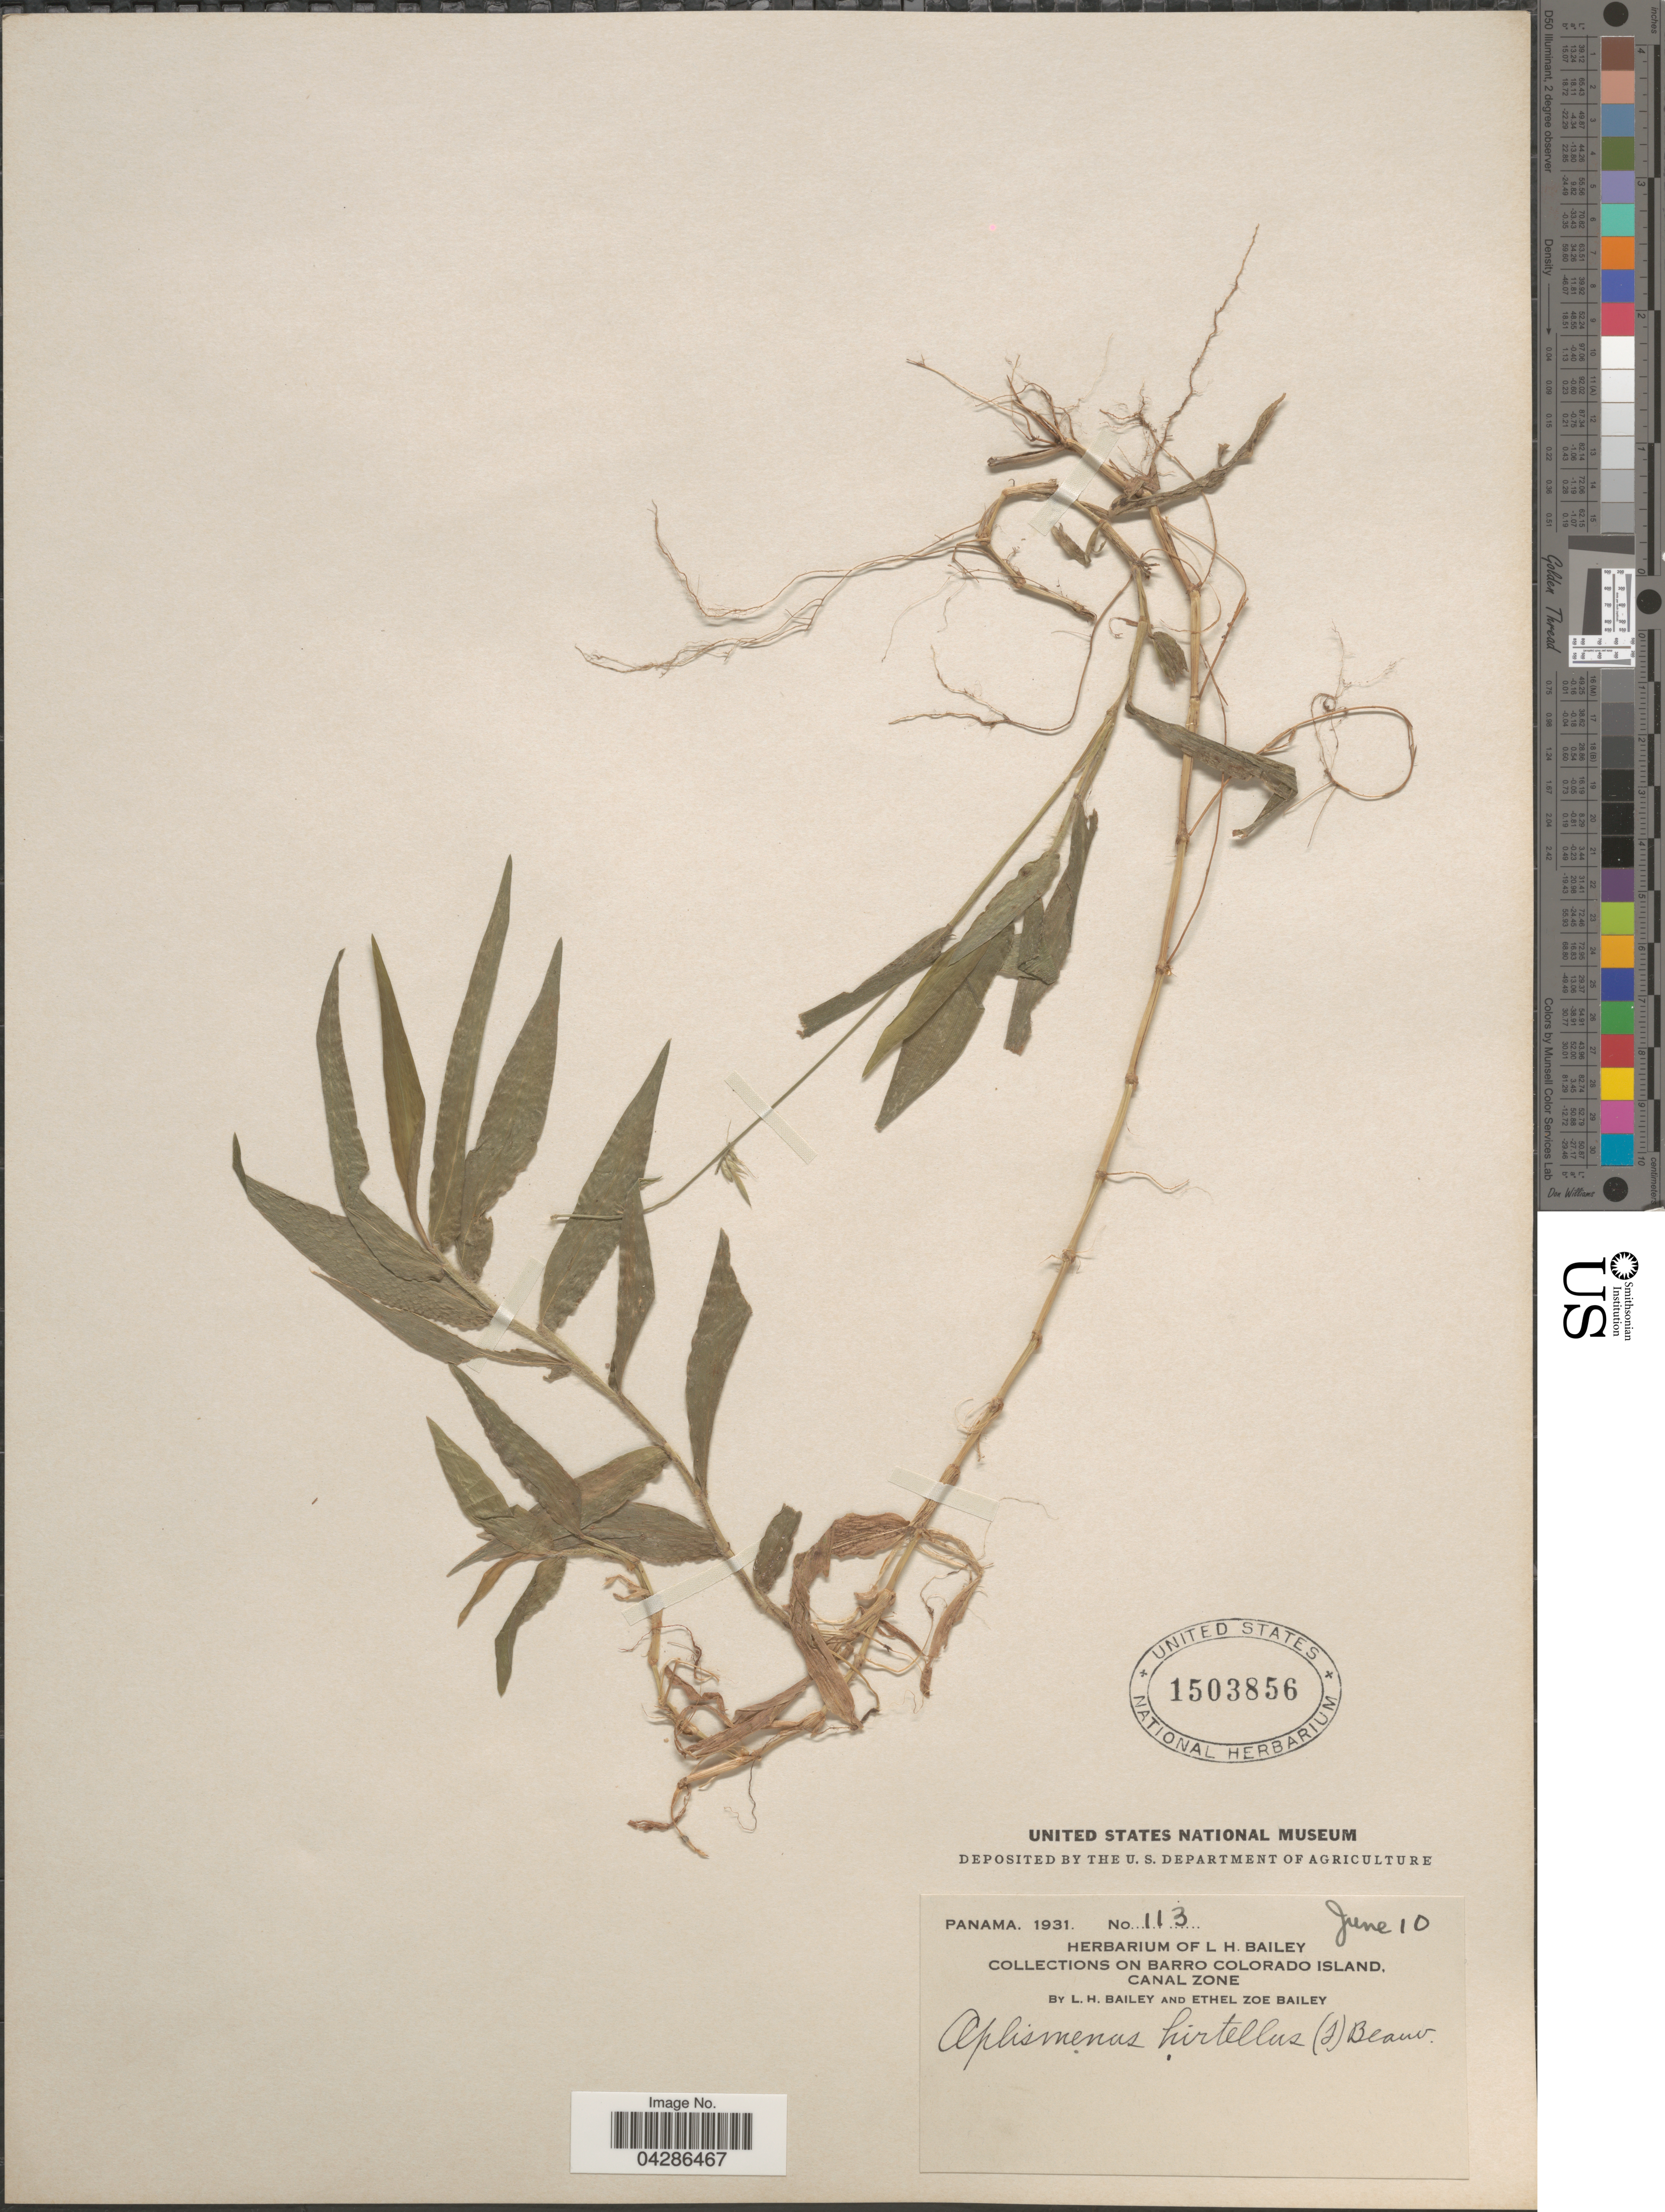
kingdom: Plantae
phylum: Tracheophyta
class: Liliopsida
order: Poales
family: Poaceae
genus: Oplismenus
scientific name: Oplismenus hirtellus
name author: (L.) P. Beauv.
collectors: L. H. Bailey & E. Z. Bailey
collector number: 113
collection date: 1931-06-10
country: Panama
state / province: Colón / Panamá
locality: On Barro Colorado Island, Canal Zone.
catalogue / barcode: US 1503856